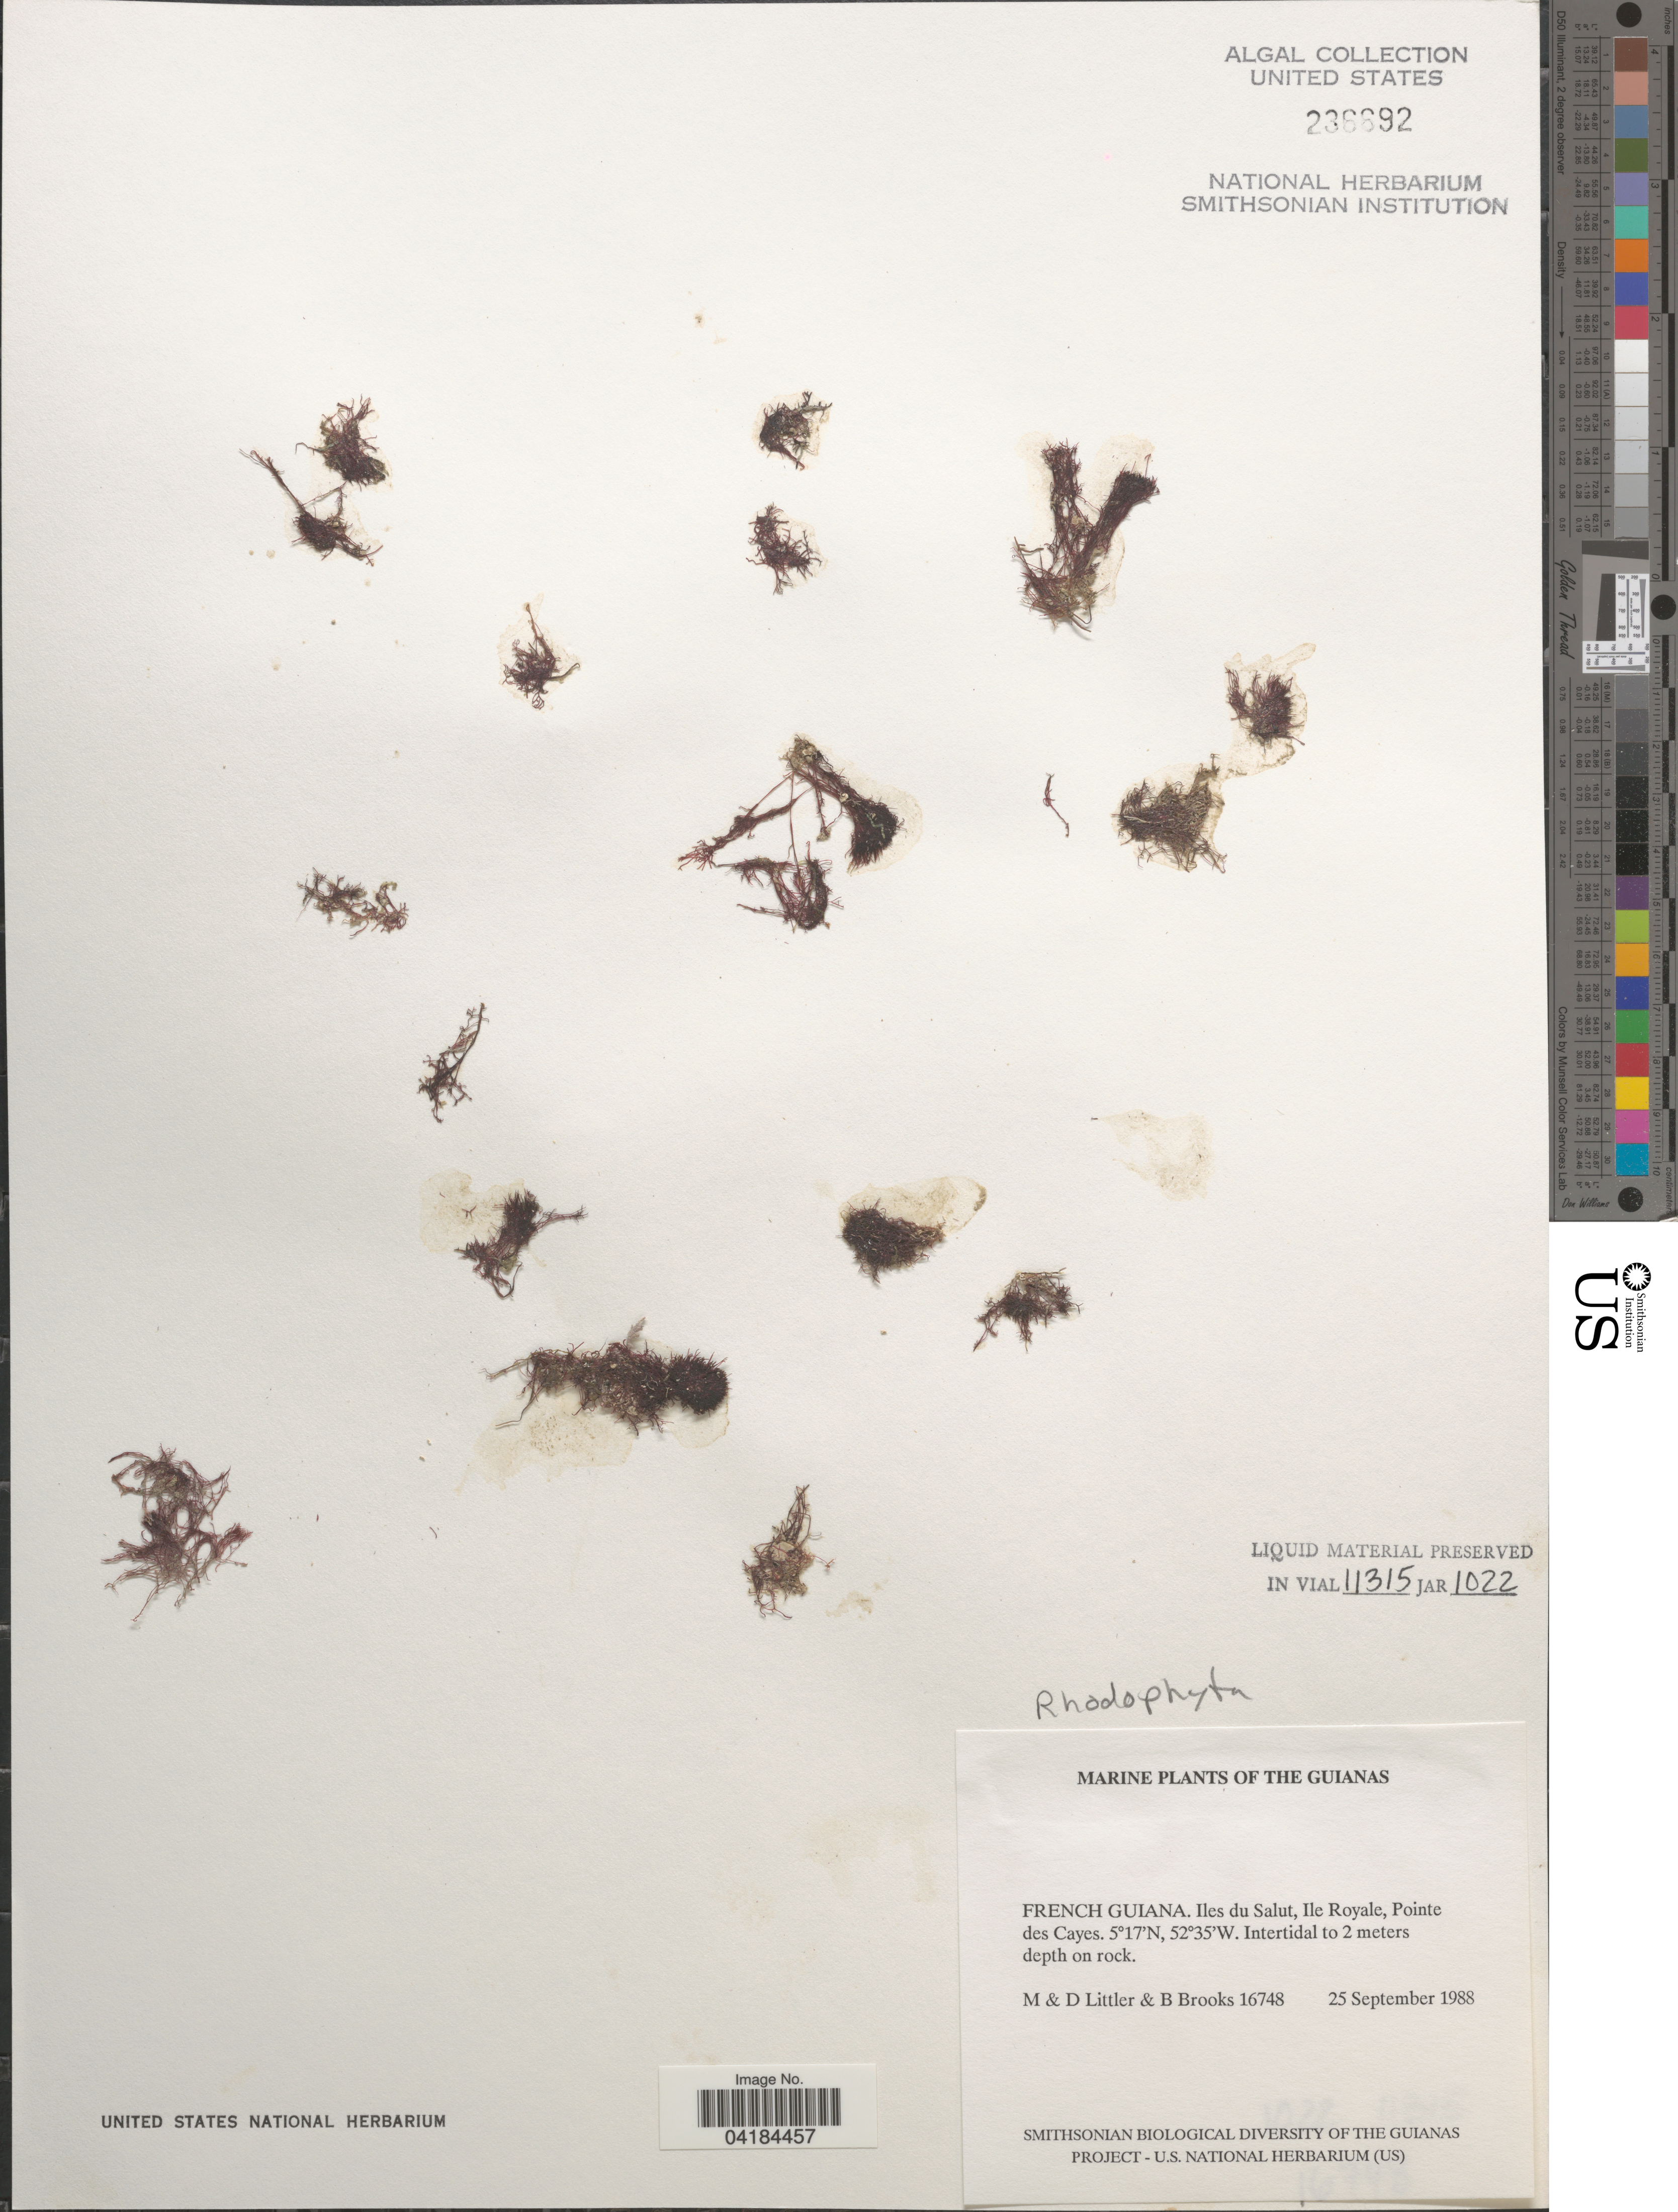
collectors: M. Littler, D. S. Littler & B. Brooks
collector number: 16748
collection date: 1988-09-25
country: French Guiana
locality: The Guianas. Iles du Salut, Ile Royale, Pointe des Cayes.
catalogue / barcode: US 236692